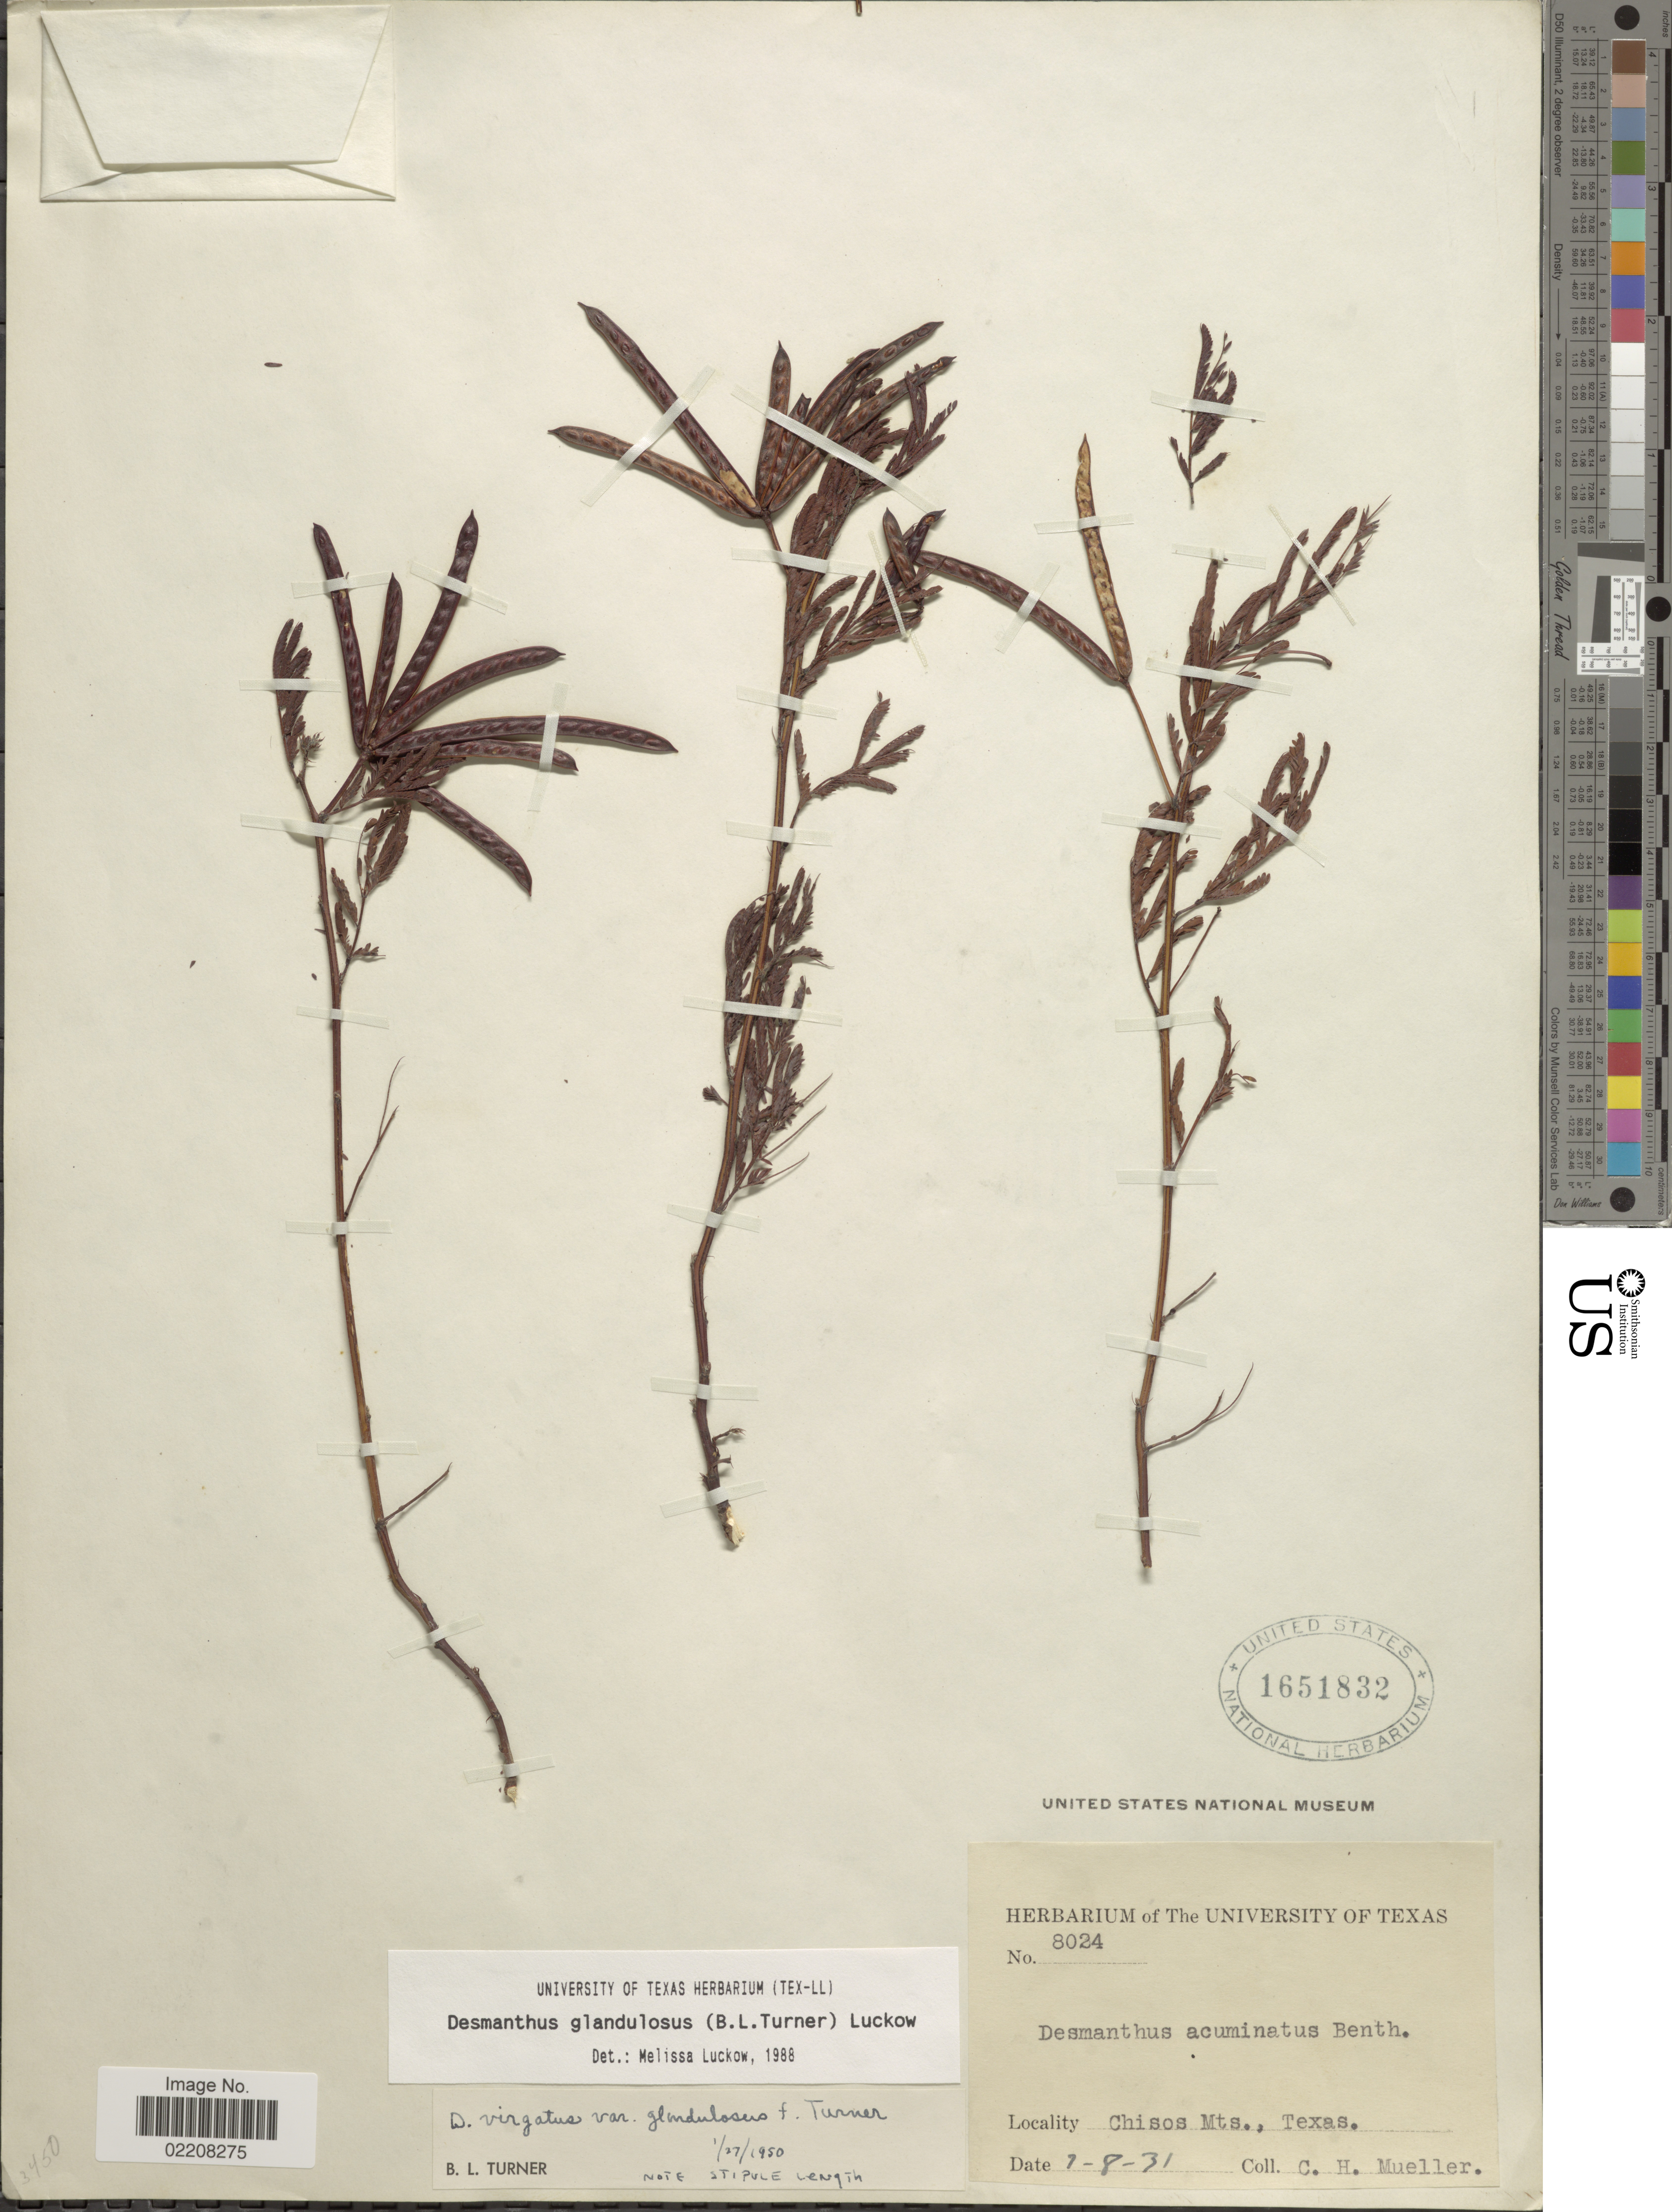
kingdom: Plantae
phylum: Tracheophyta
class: Magnoliopsida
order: Fabales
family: Fabaceae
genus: Desmanthus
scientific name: Desmanthus glandulosus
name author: (B.L. Turner) Luckow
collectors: C. H. Mueller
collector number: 8024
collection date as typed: Transcribed d/m/y: 8/1/31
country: United States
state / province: Texas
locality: Chisos Mts.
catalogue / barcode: US 1651832